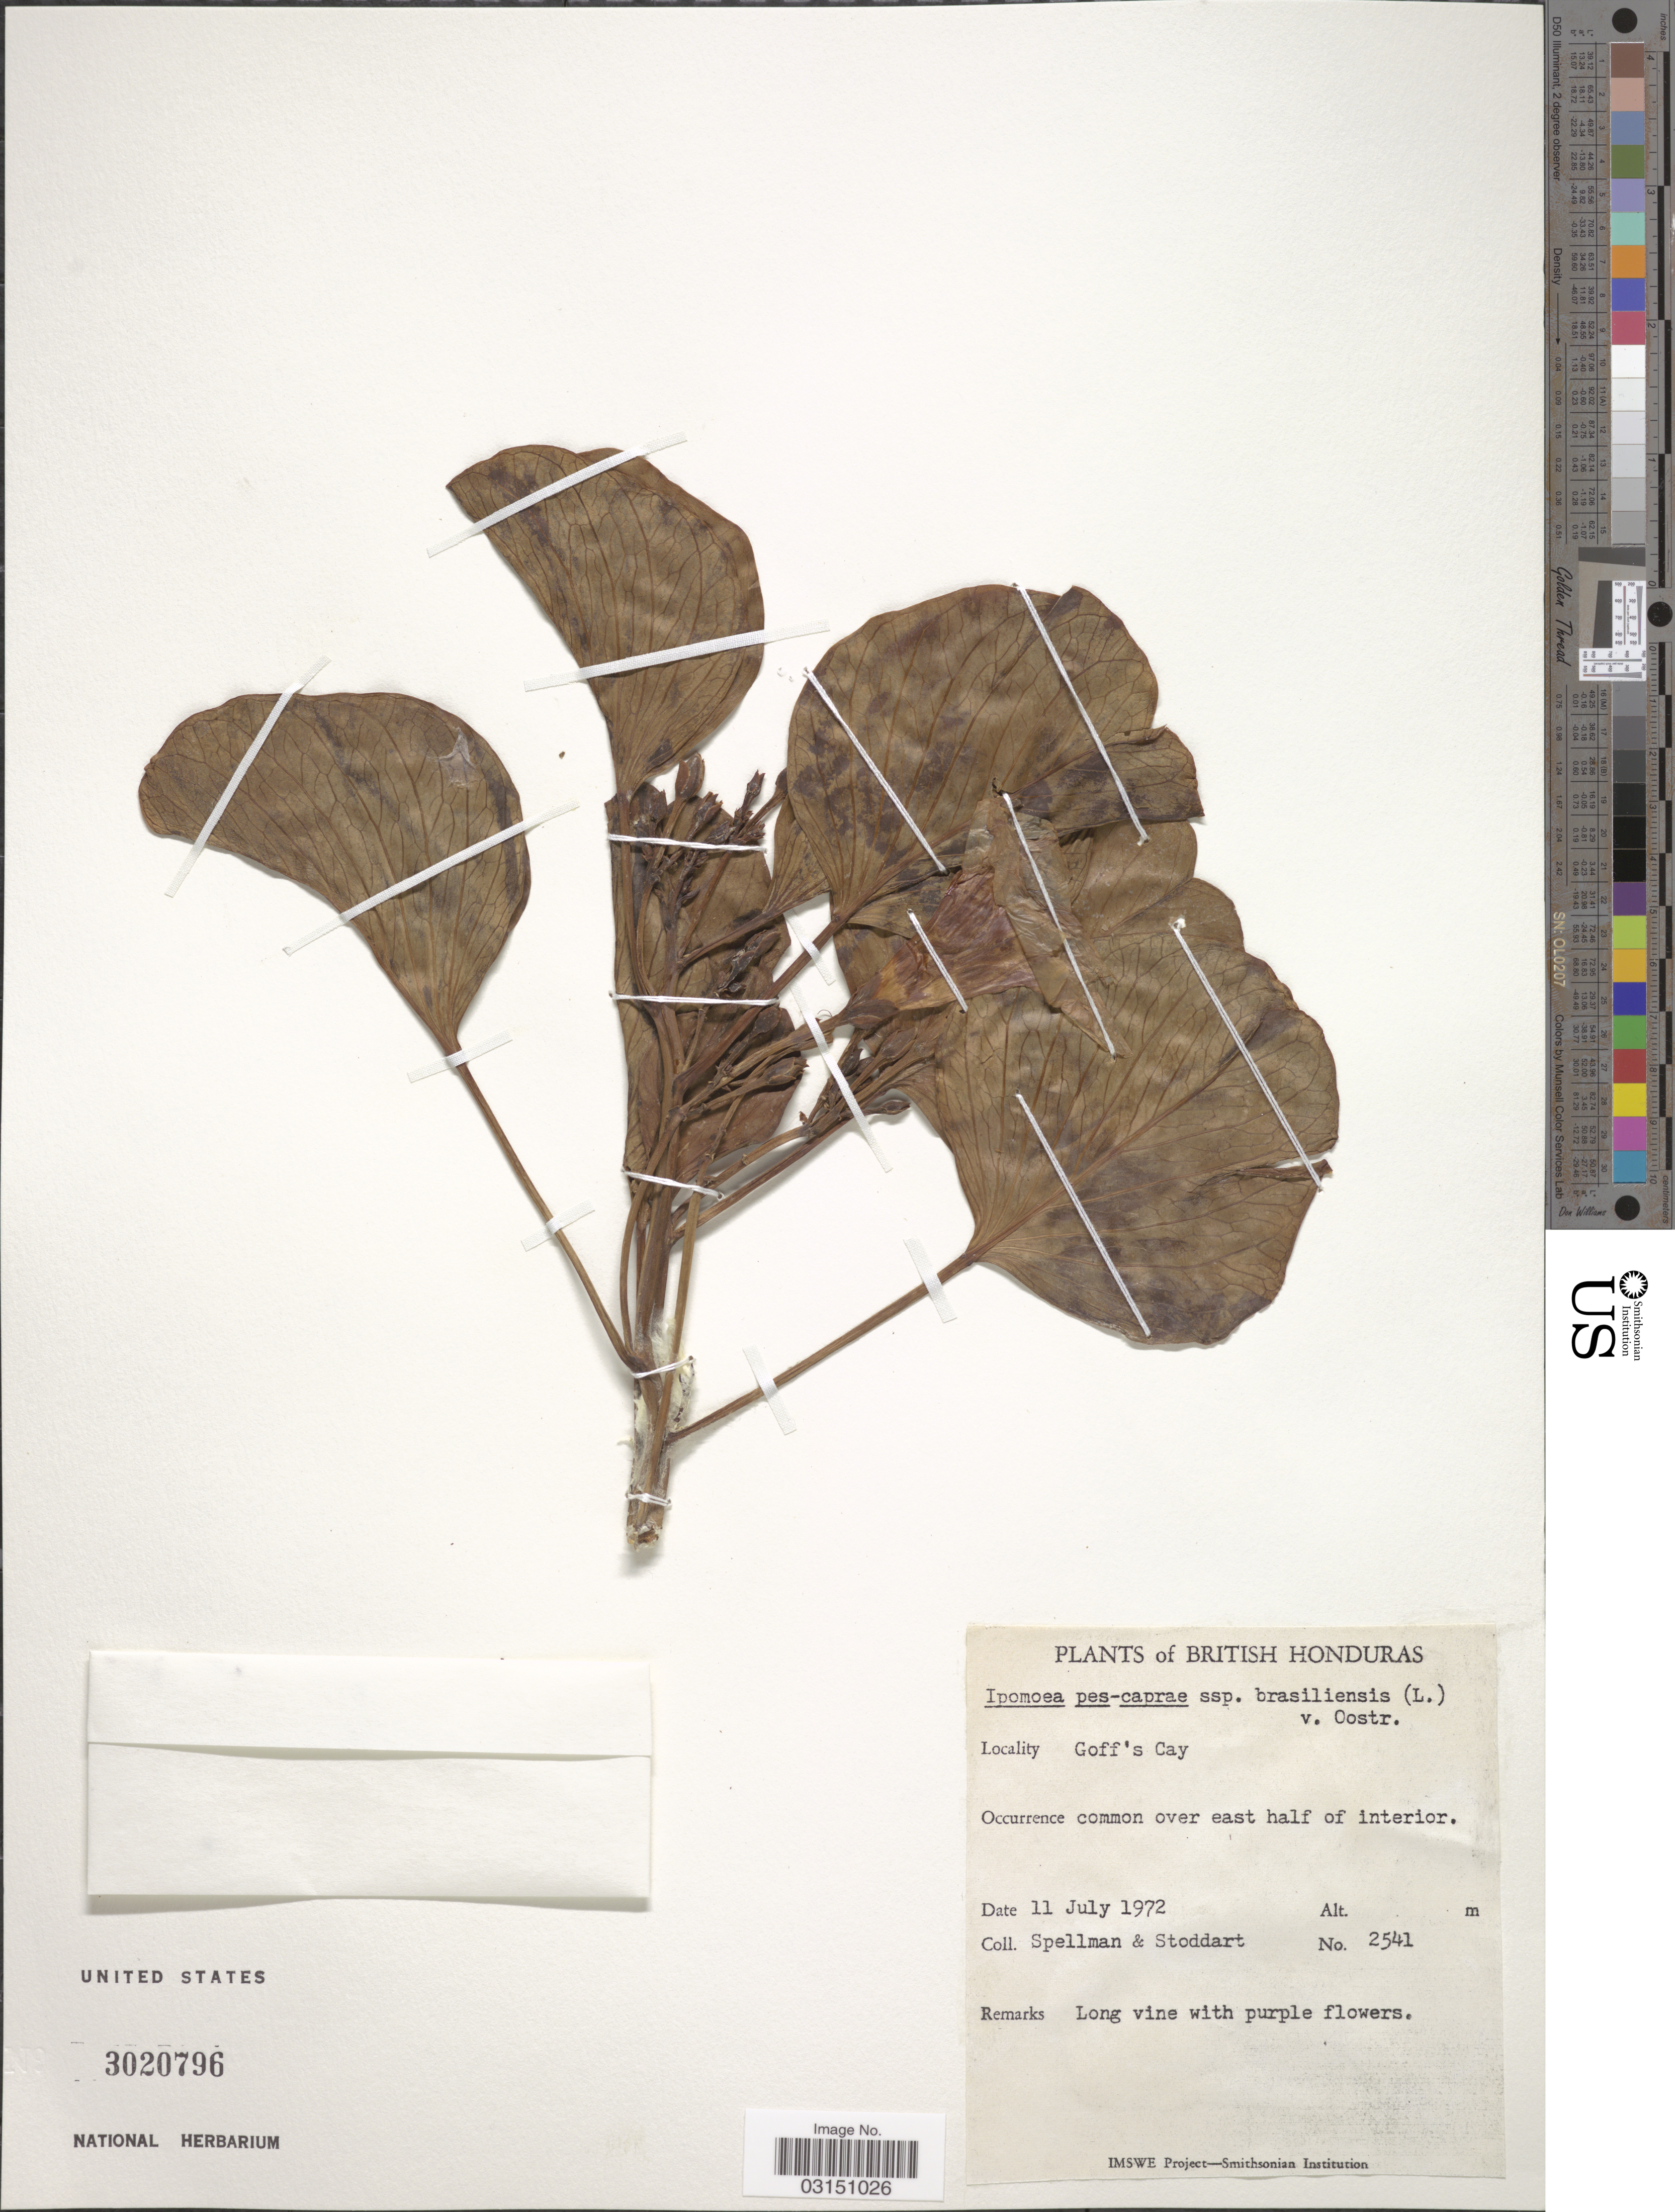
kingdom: Plantae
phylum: Tracheophyta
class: Magnoliopsida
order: Solanales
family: Convolvulaceae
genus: Ipomoea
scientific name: Ipomoea pes-caprae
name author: (L.) R. Br.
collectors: Spellman, -- & -. Stoddart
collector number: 2541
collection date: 1972-07-11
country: Belize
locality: British Honduras. Goff's Cay, common over east half of interior.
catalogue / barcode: US 3020796